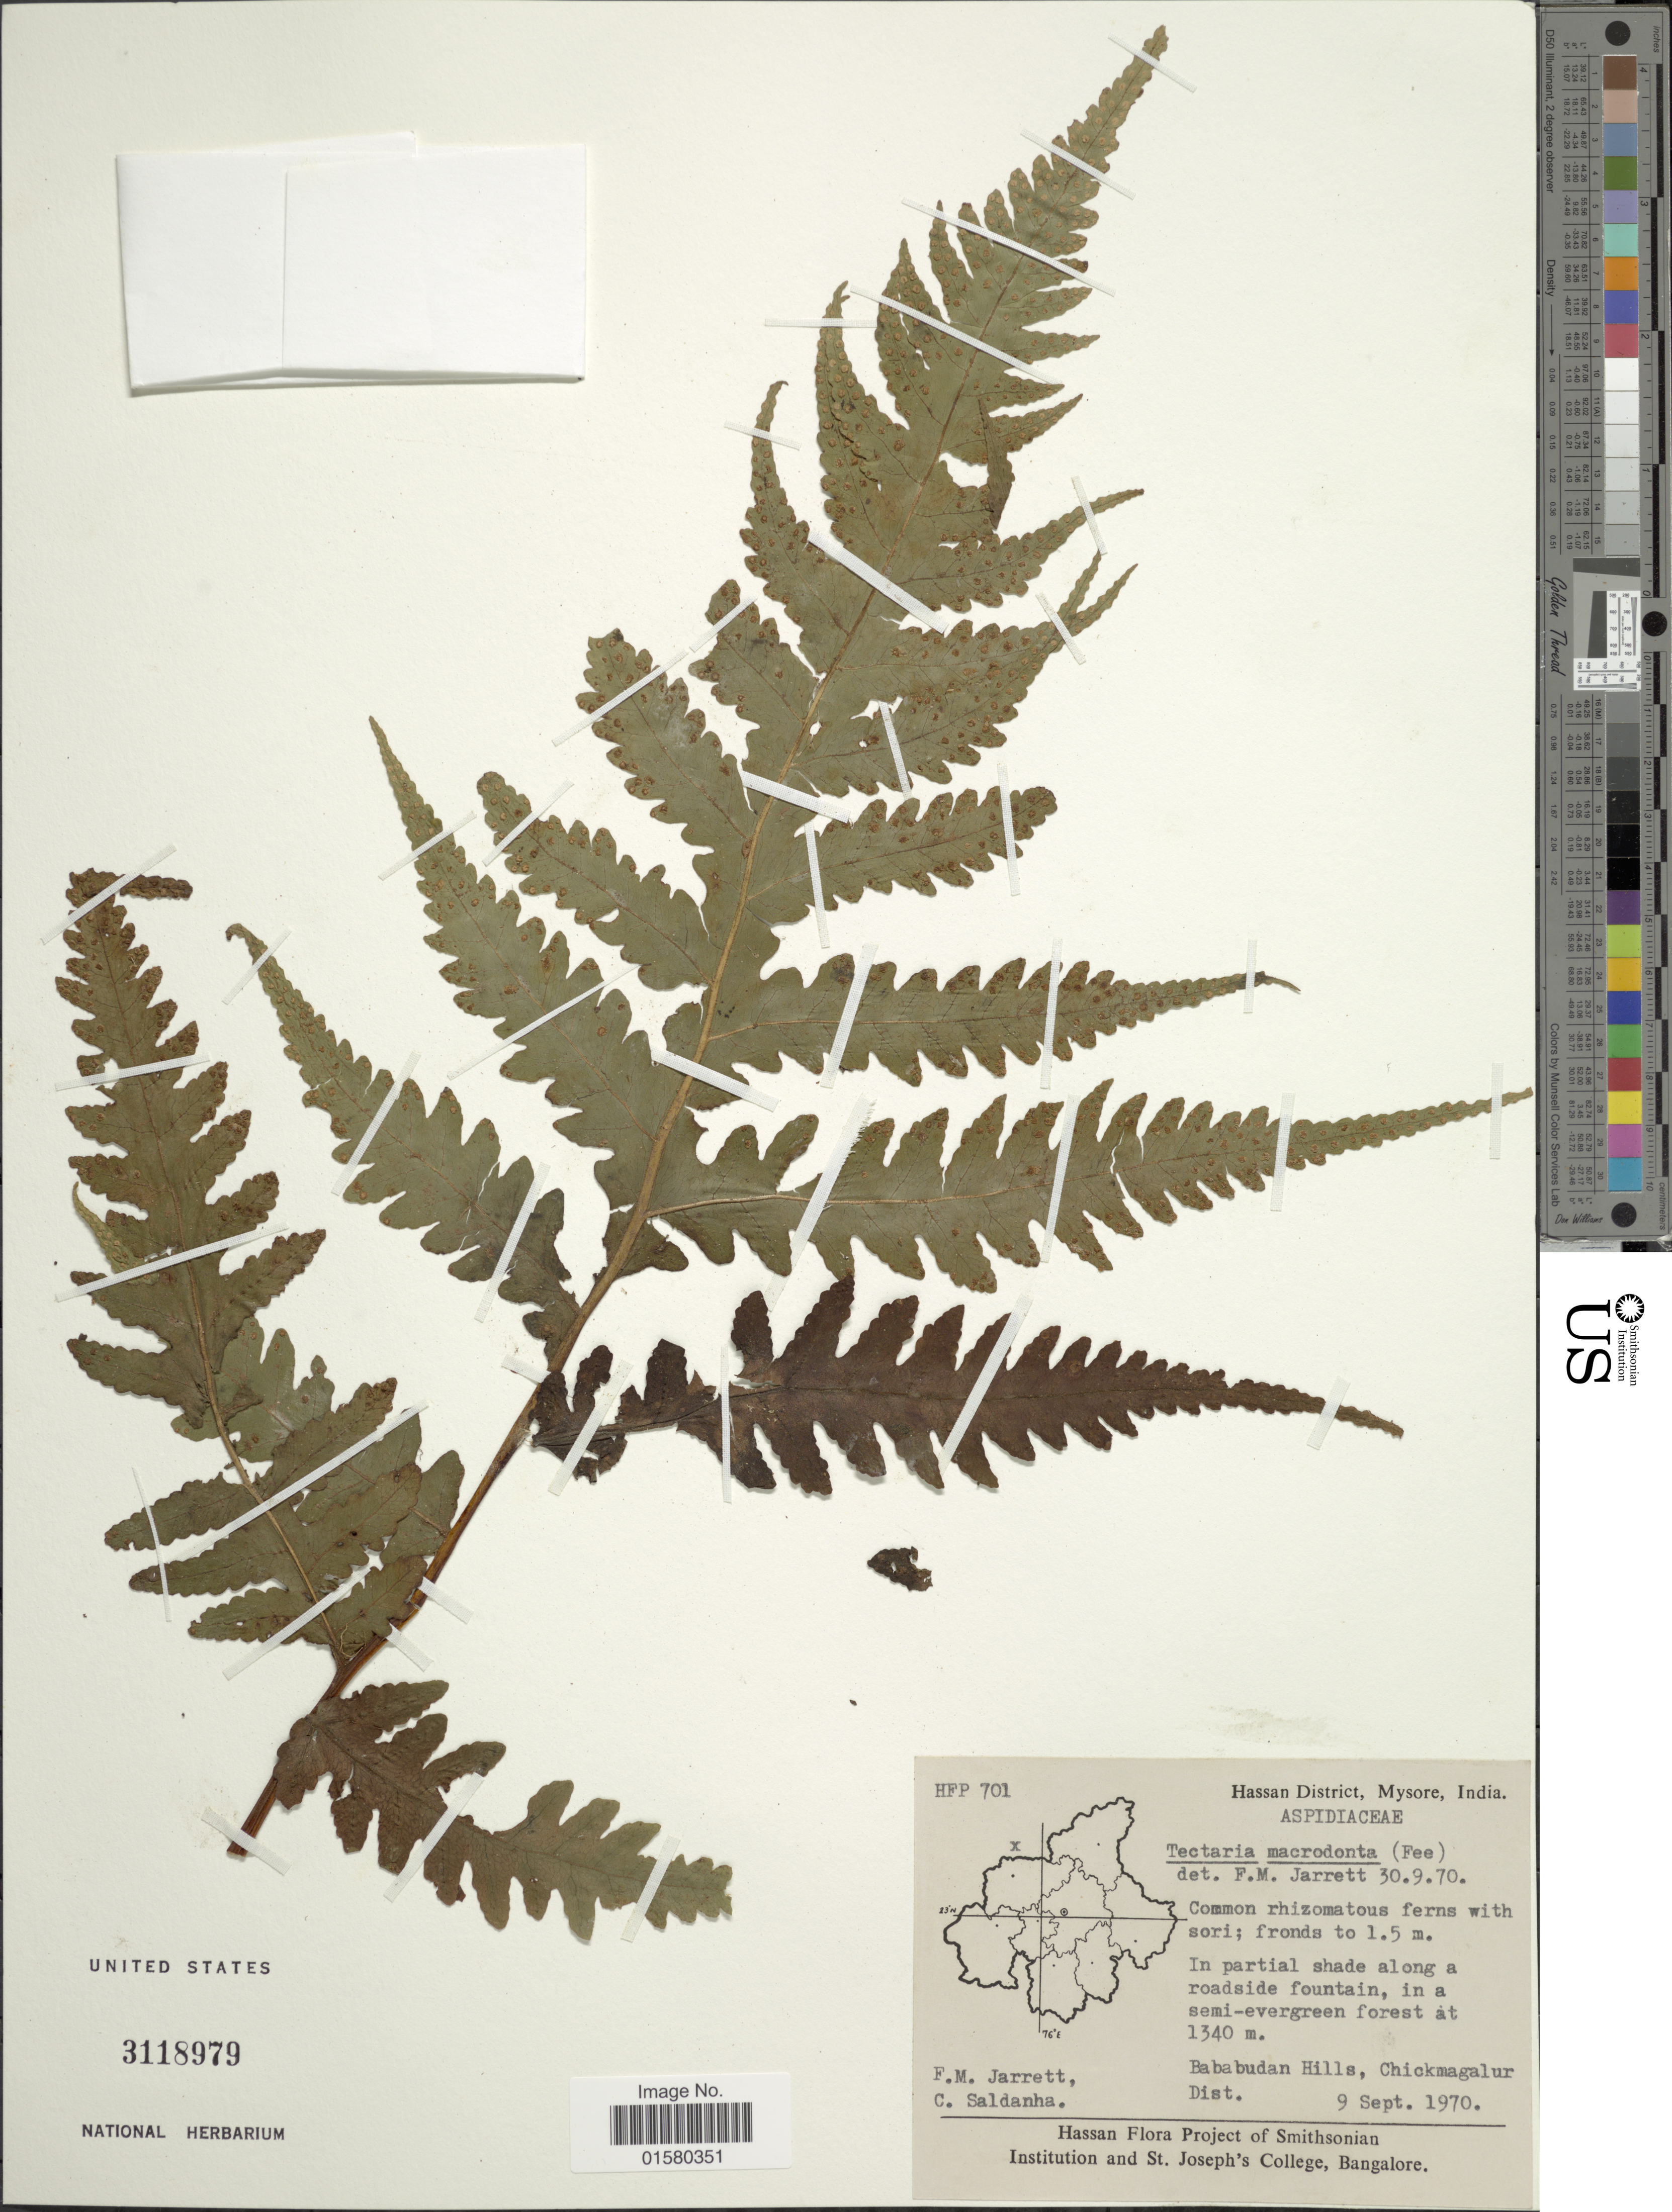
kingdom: Plantae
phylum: Tracheophyta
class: Polypodiopsida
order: Polypodiales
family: Tectariaceae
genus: Tectaria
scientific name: Tectaria macrodonta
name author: (Fée) C. Chr.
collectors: F. M. Jarrett & C. Saldanha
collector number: HFP701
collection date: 1970-09-09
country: India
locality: Hassan District, Mysore, Bababudan Hills, Chickmagalur Dist.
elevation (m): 1340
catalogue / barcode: US 3118979